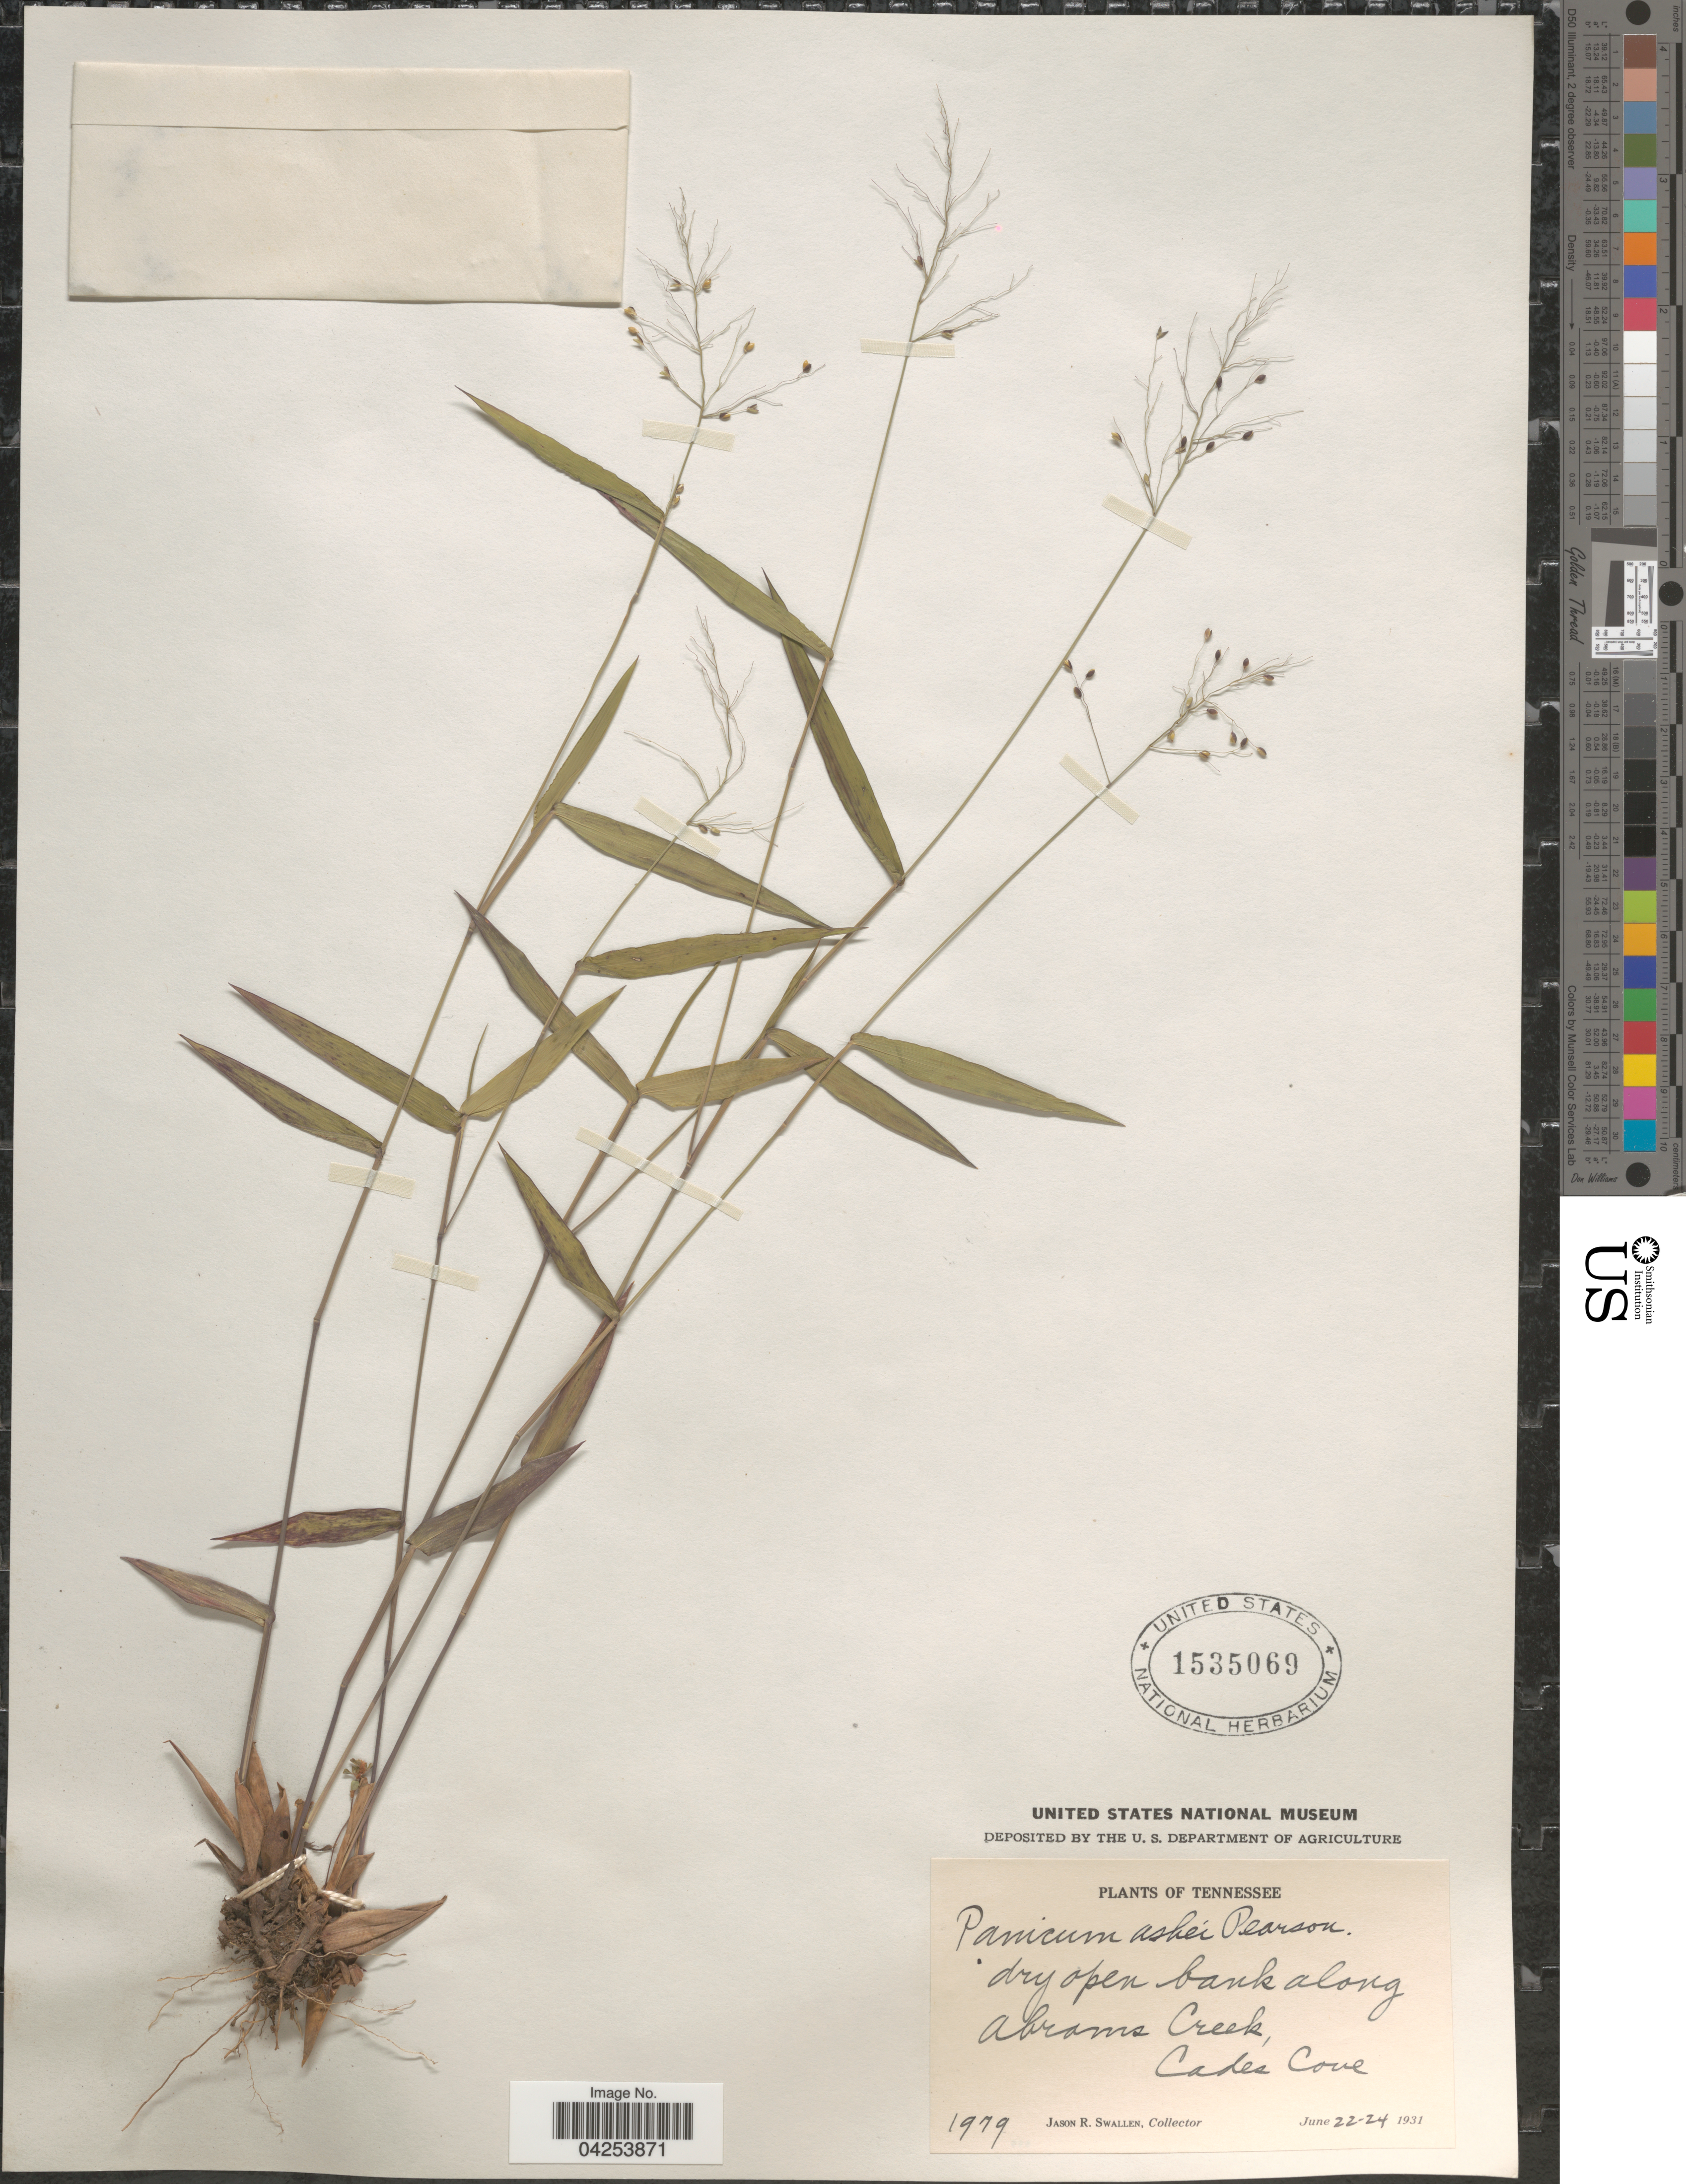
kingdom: Plantae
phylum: Tracheophyta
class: Liliopsida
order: Poales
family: Poaceae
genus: Dichanthelium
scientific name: Dichanthelium commutatum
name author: (Schult.) Gould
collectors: J. R. Swallen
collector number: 1979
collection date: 1931-06-22/1931-06-24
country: United States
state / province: Tennessee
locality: Dry open bank along Abrams Creek, Cades Cove.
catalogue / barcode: US 1535069